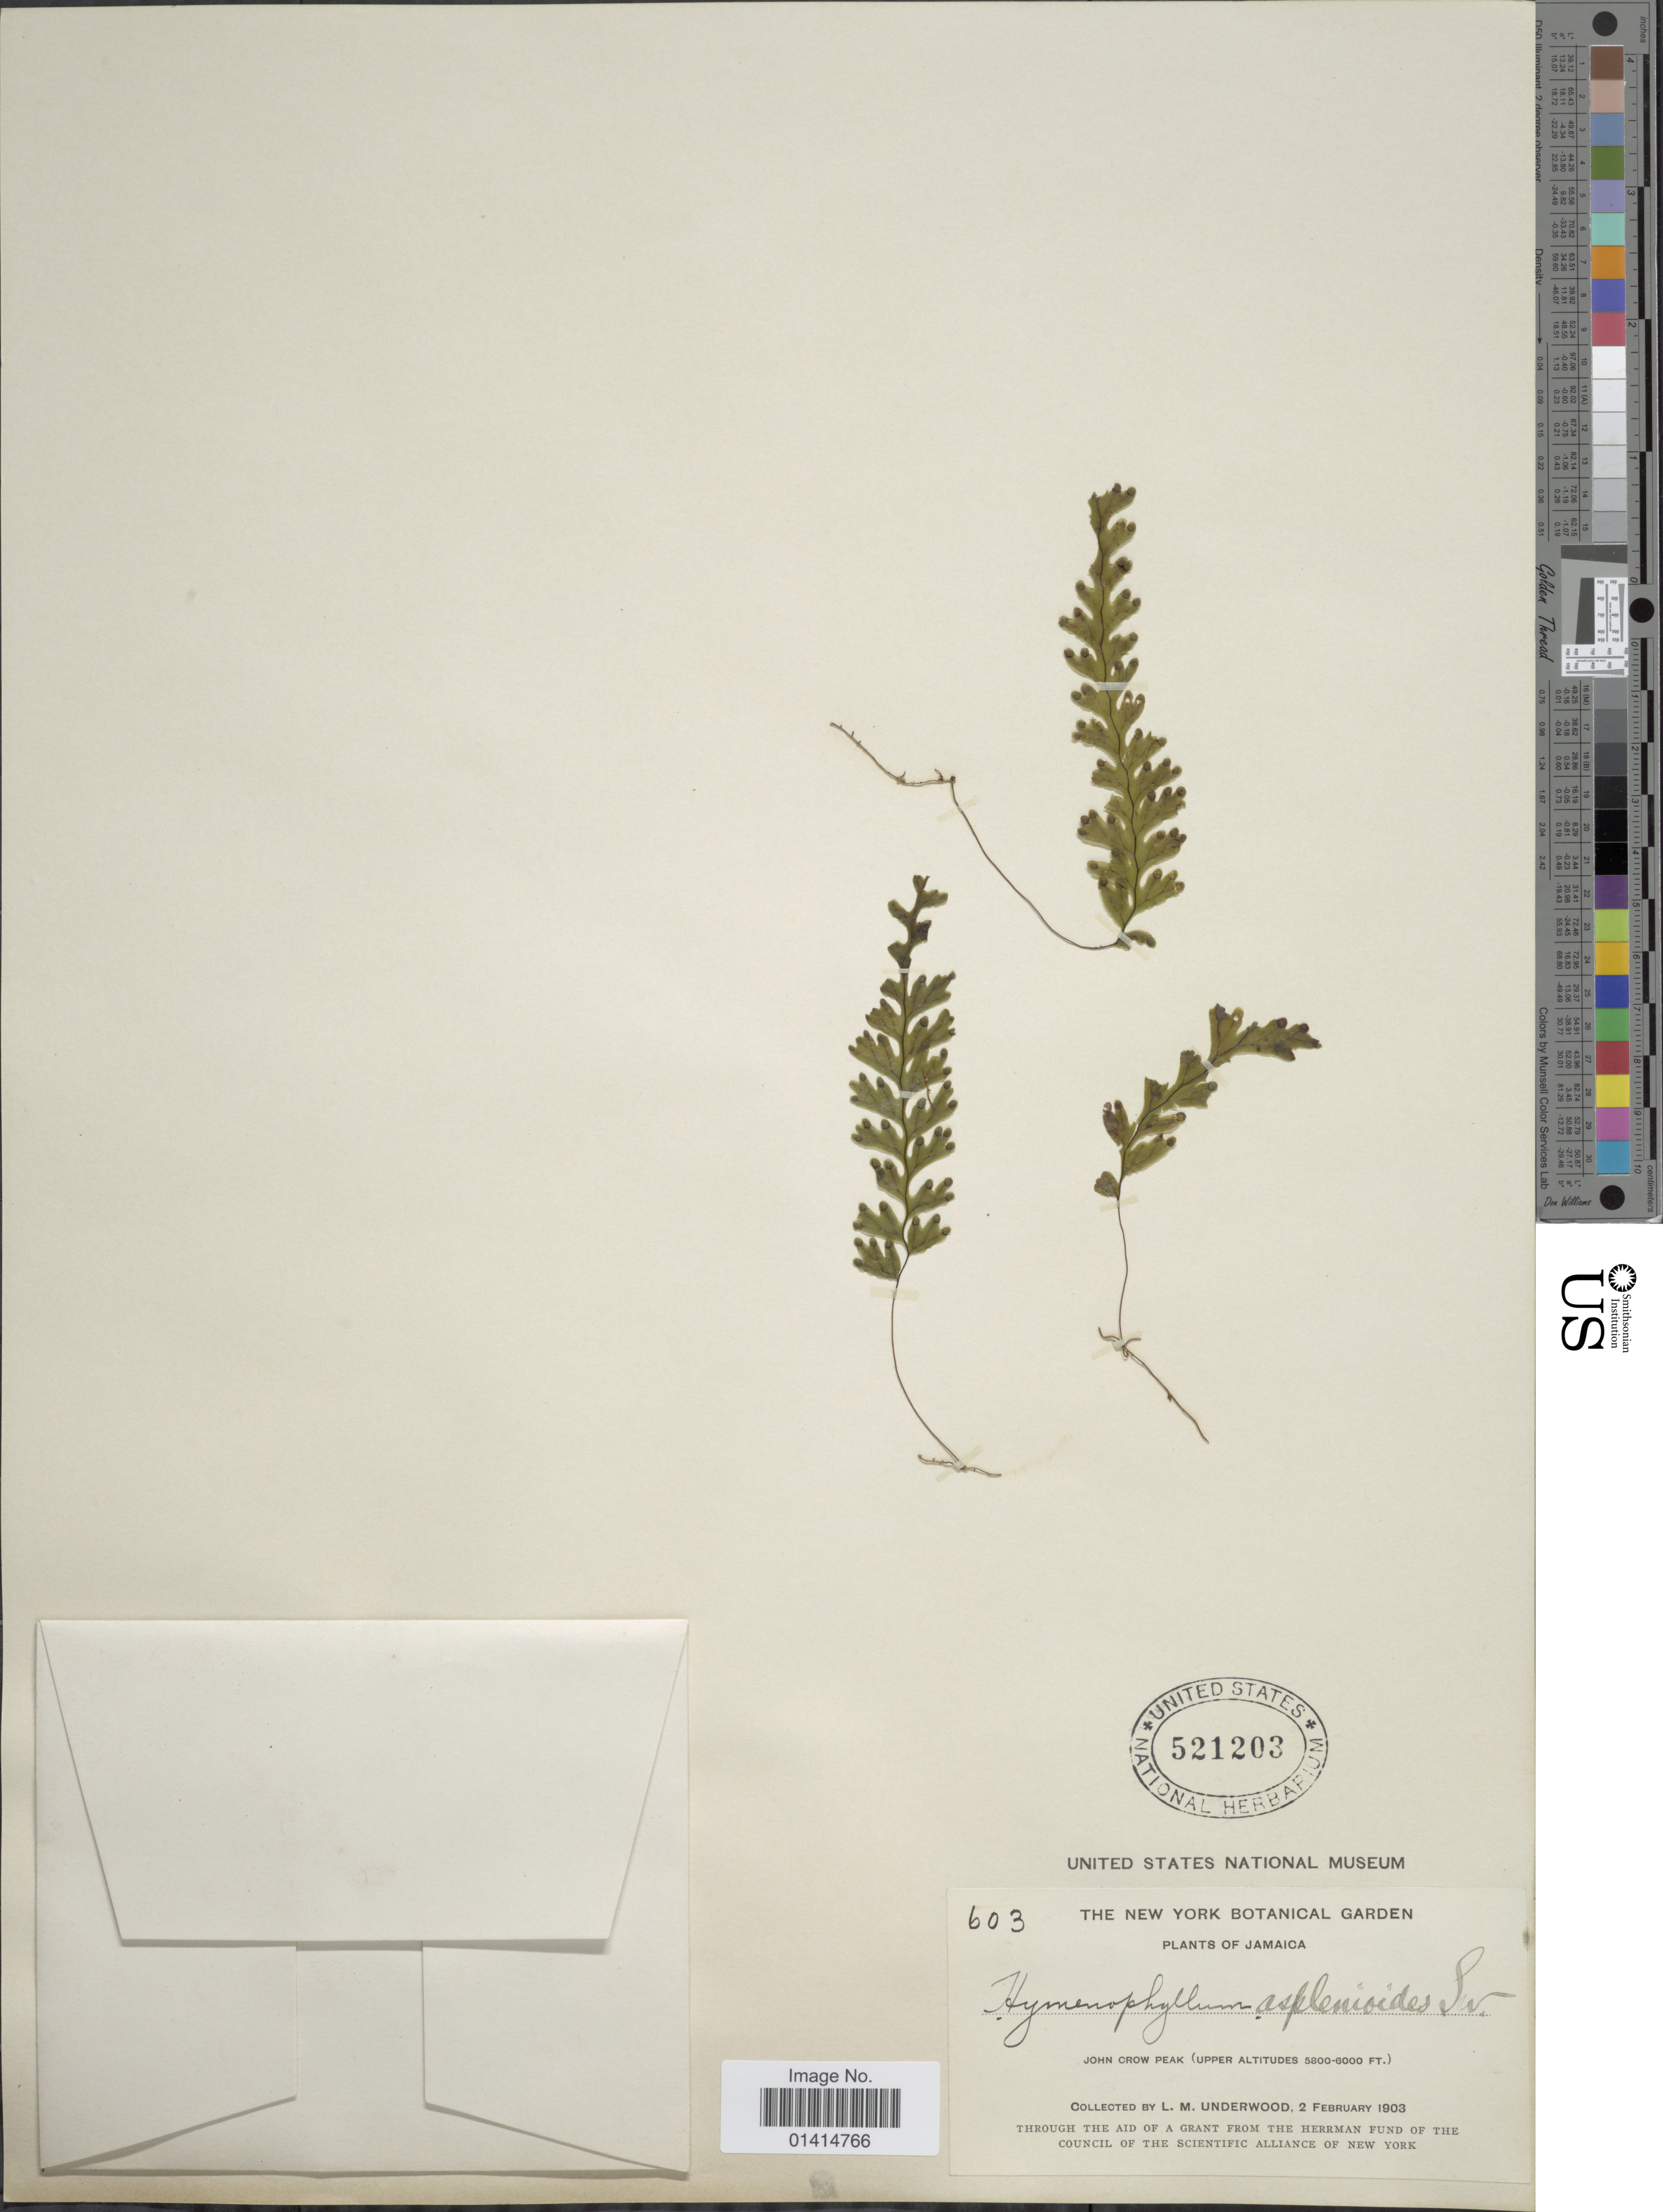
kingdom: Plantae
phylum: Tracheophyta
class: Polypodiopsida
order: Hymenophyllales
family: Hymenophyllaceae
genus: Hymenophyllum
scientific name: Hymenophyllum asplenioides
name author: (Sw.) Sw.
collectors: L. M. Underwood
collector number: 603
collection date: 1903-02-02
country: Jamaica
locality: John Crow Peak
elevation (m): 1768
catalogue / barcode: US 521203